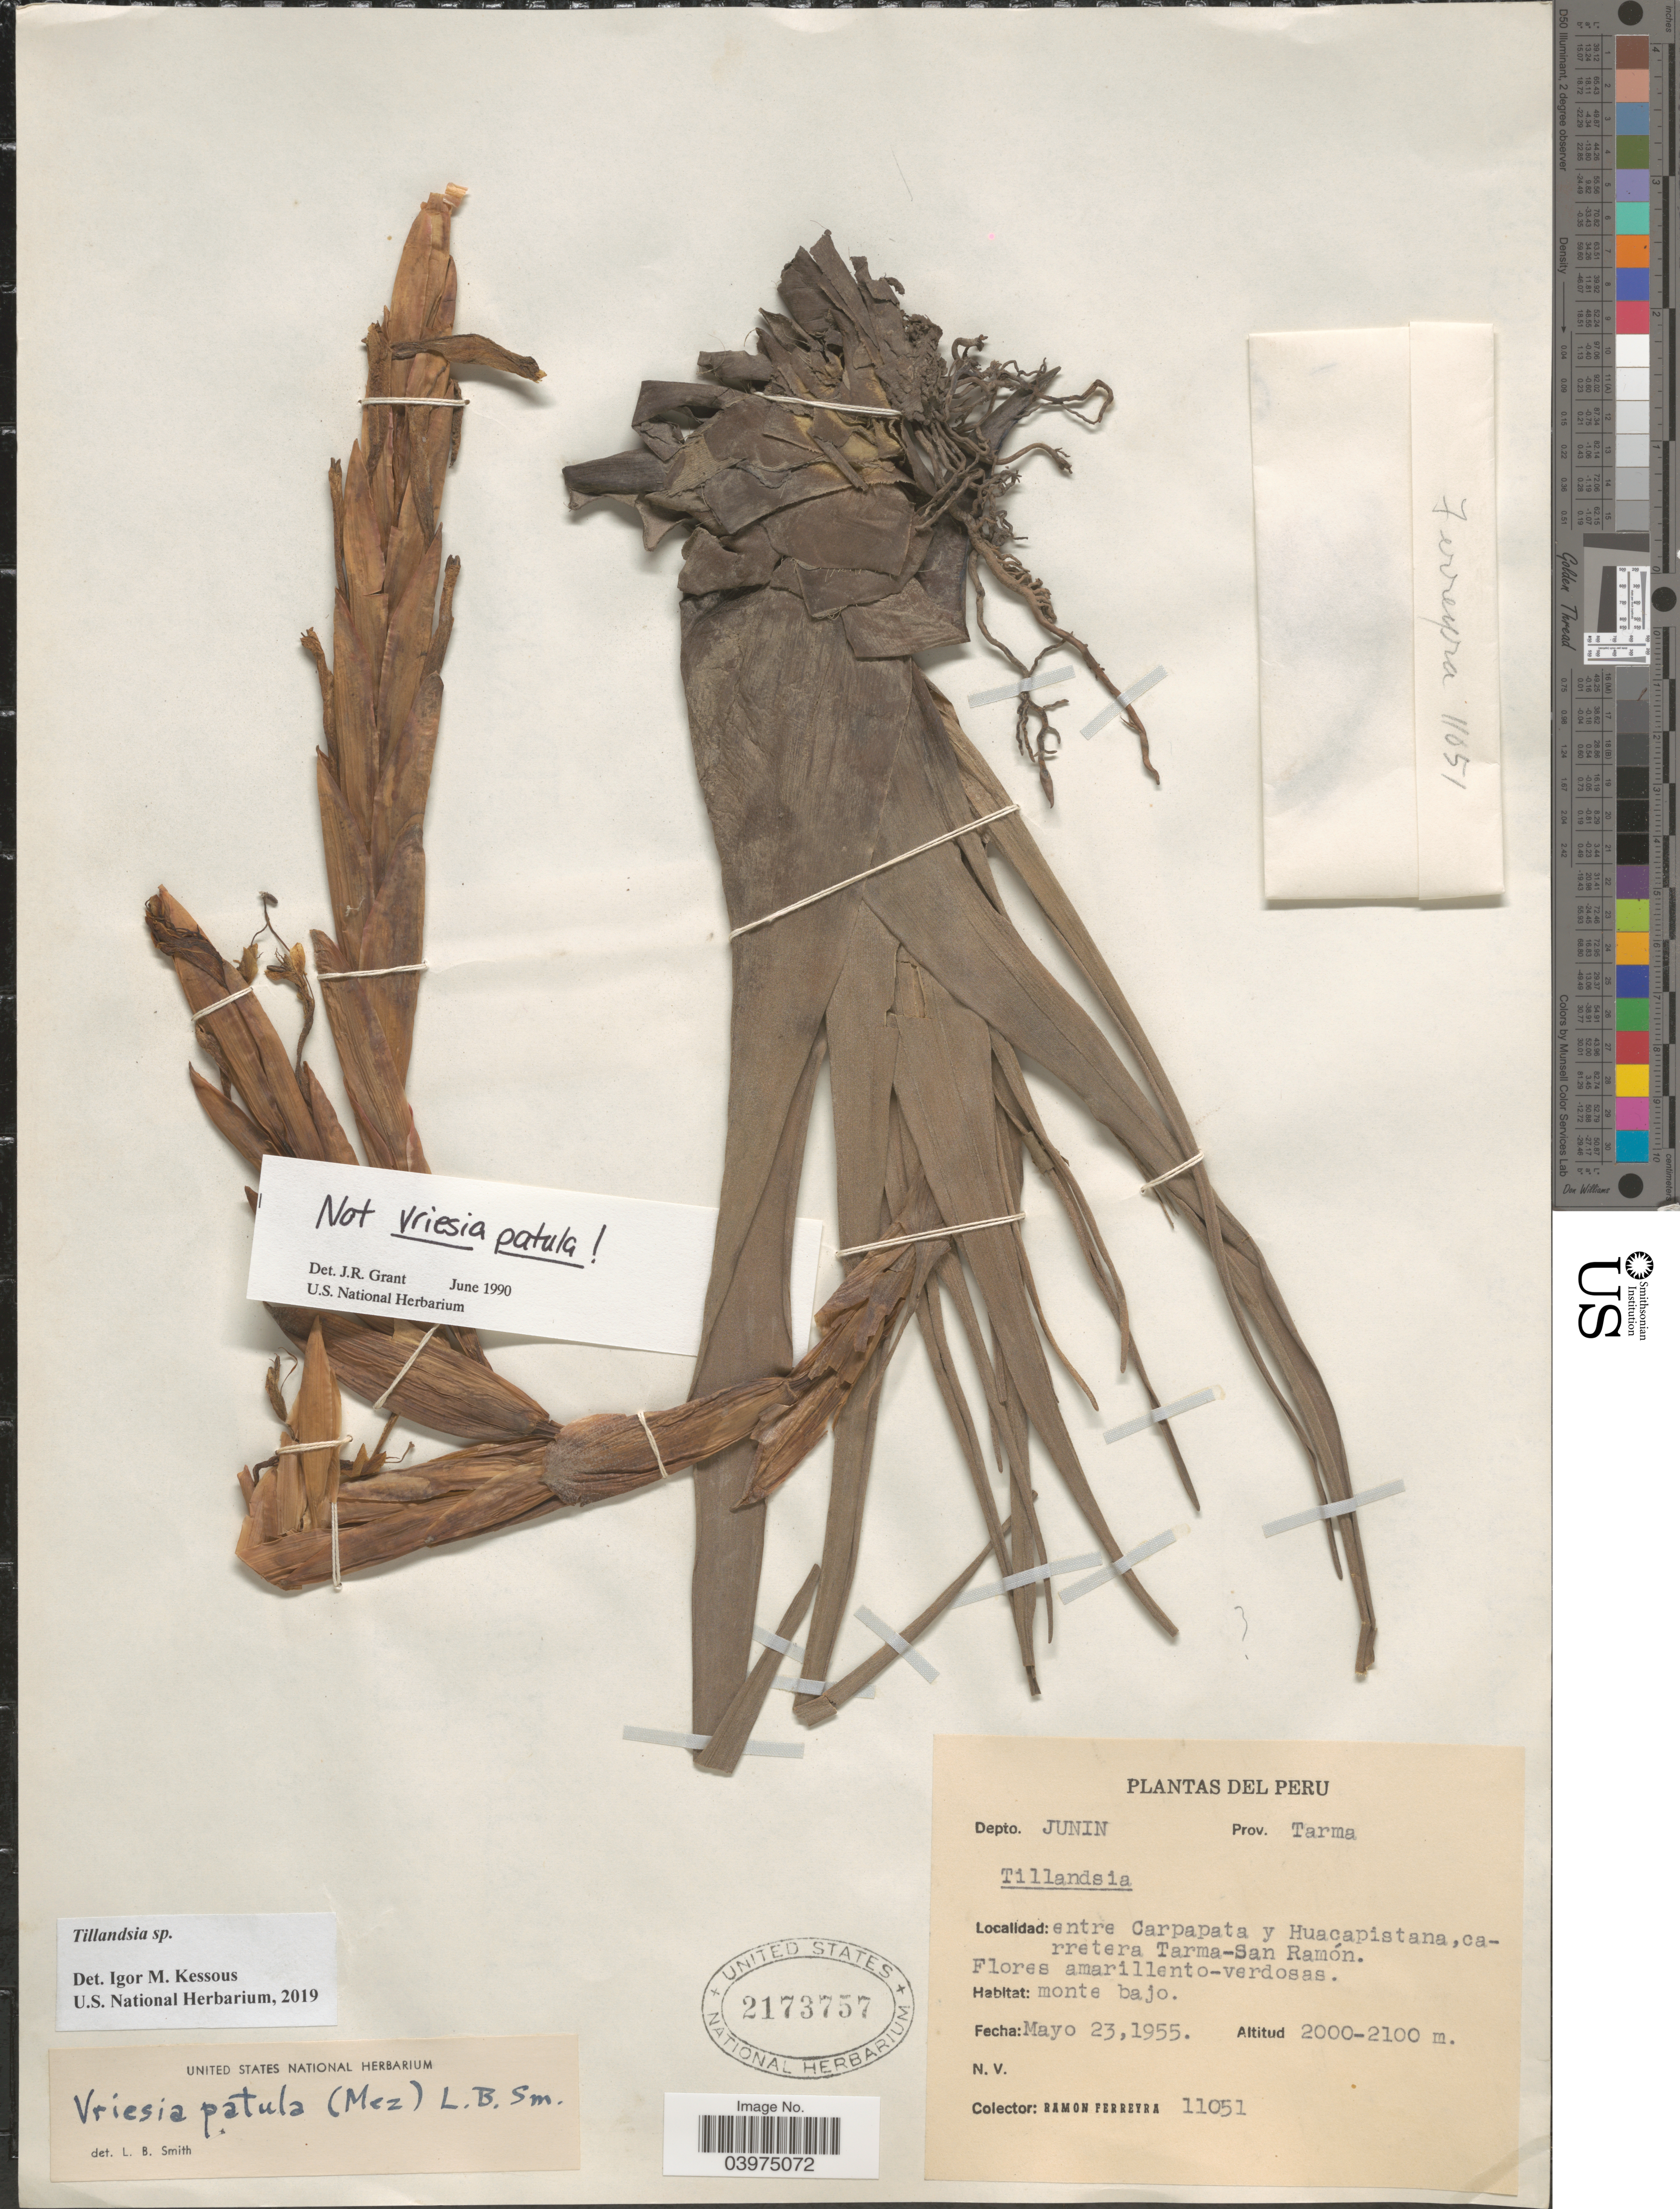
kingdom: Plantae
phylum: Tracheophyta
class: Liliopsida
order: Poales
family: Bromeliaceae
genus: Tillandsia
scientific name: Tillandsia sp.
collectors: R. A. Ferreyra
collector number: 11051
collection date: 1955-05-23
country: Peru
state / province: Junín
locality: Depto. Junin. Prov. Tarma. Entre Carpapata y Huacapistana, carretera Tarma-San Ramón.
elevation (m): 2000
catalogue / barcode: US 2173757